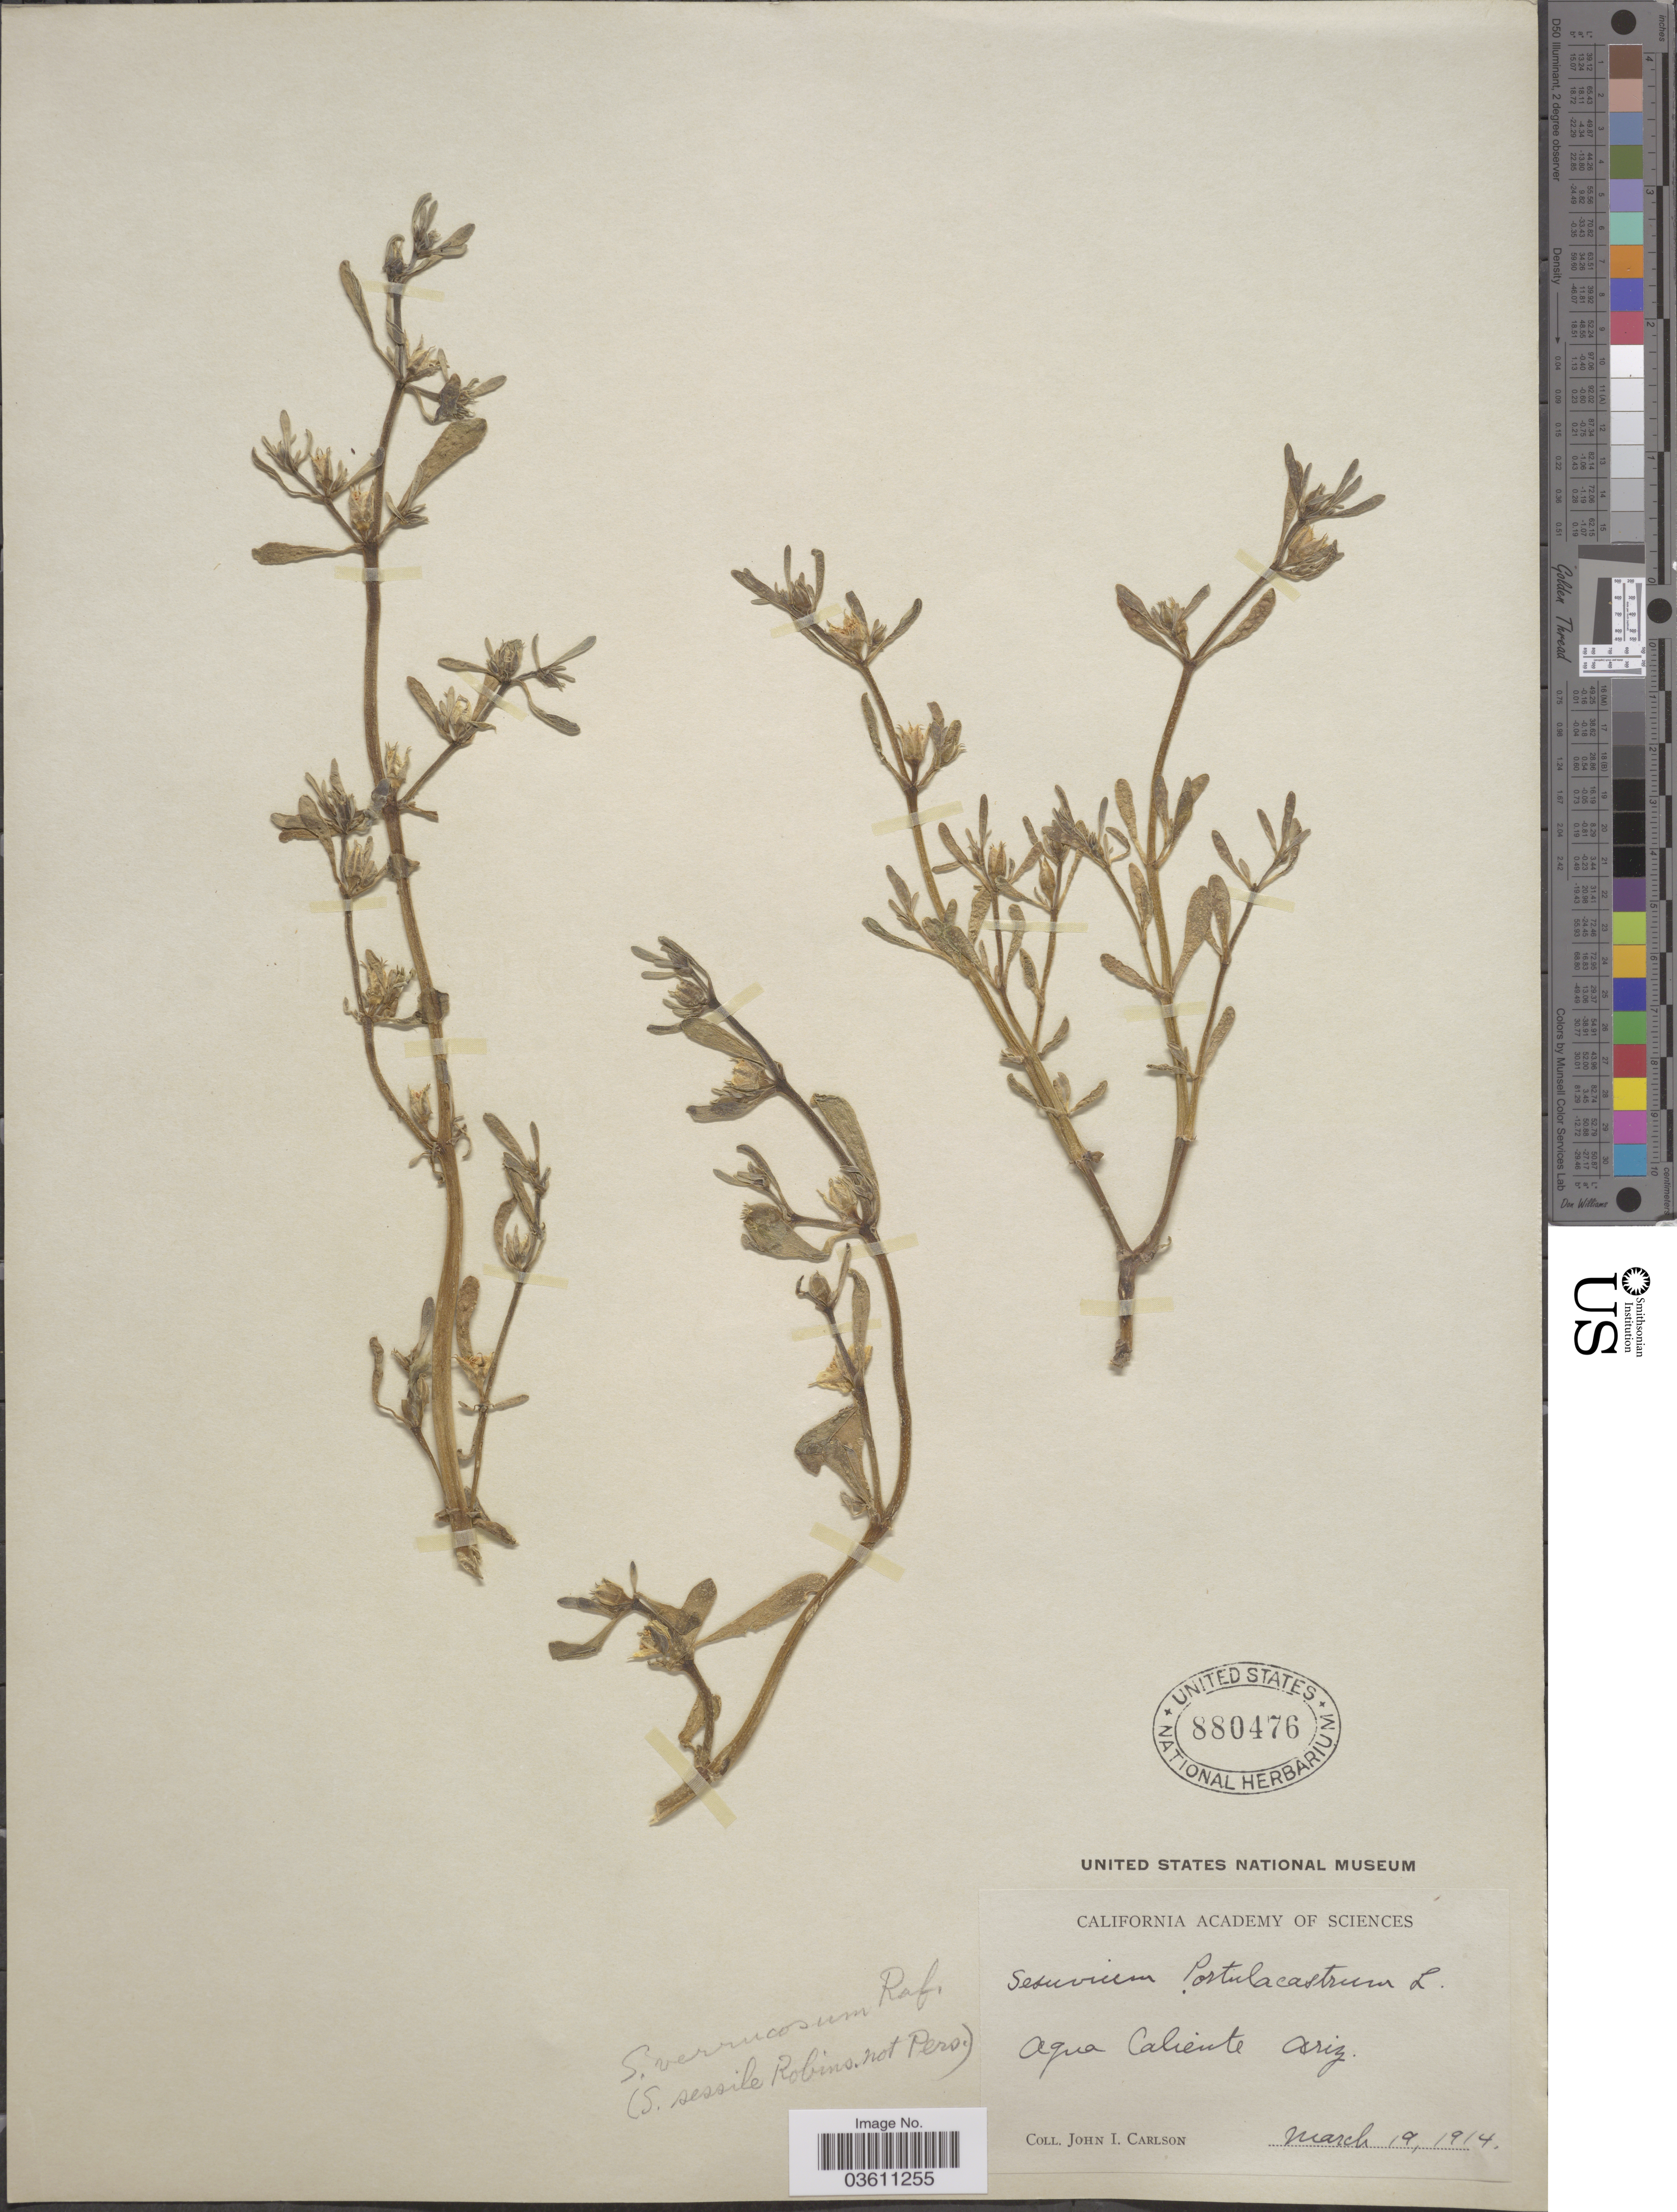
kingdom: Plantae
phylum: Tracheophyta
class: Magnoliopsida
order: Caryophyllales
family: Aizoaceae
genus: Sesuvium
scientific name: Sesuvium revolutifolium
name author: Ortega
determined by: Strong, Mark T., (BOT), Smithsonian Institution - National Museum of Natural History (UNITED STATES)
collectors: J. Carlson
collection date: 1914-03-19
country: United States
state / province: Arizona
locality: Agu Caliente.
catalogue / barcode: US 880476